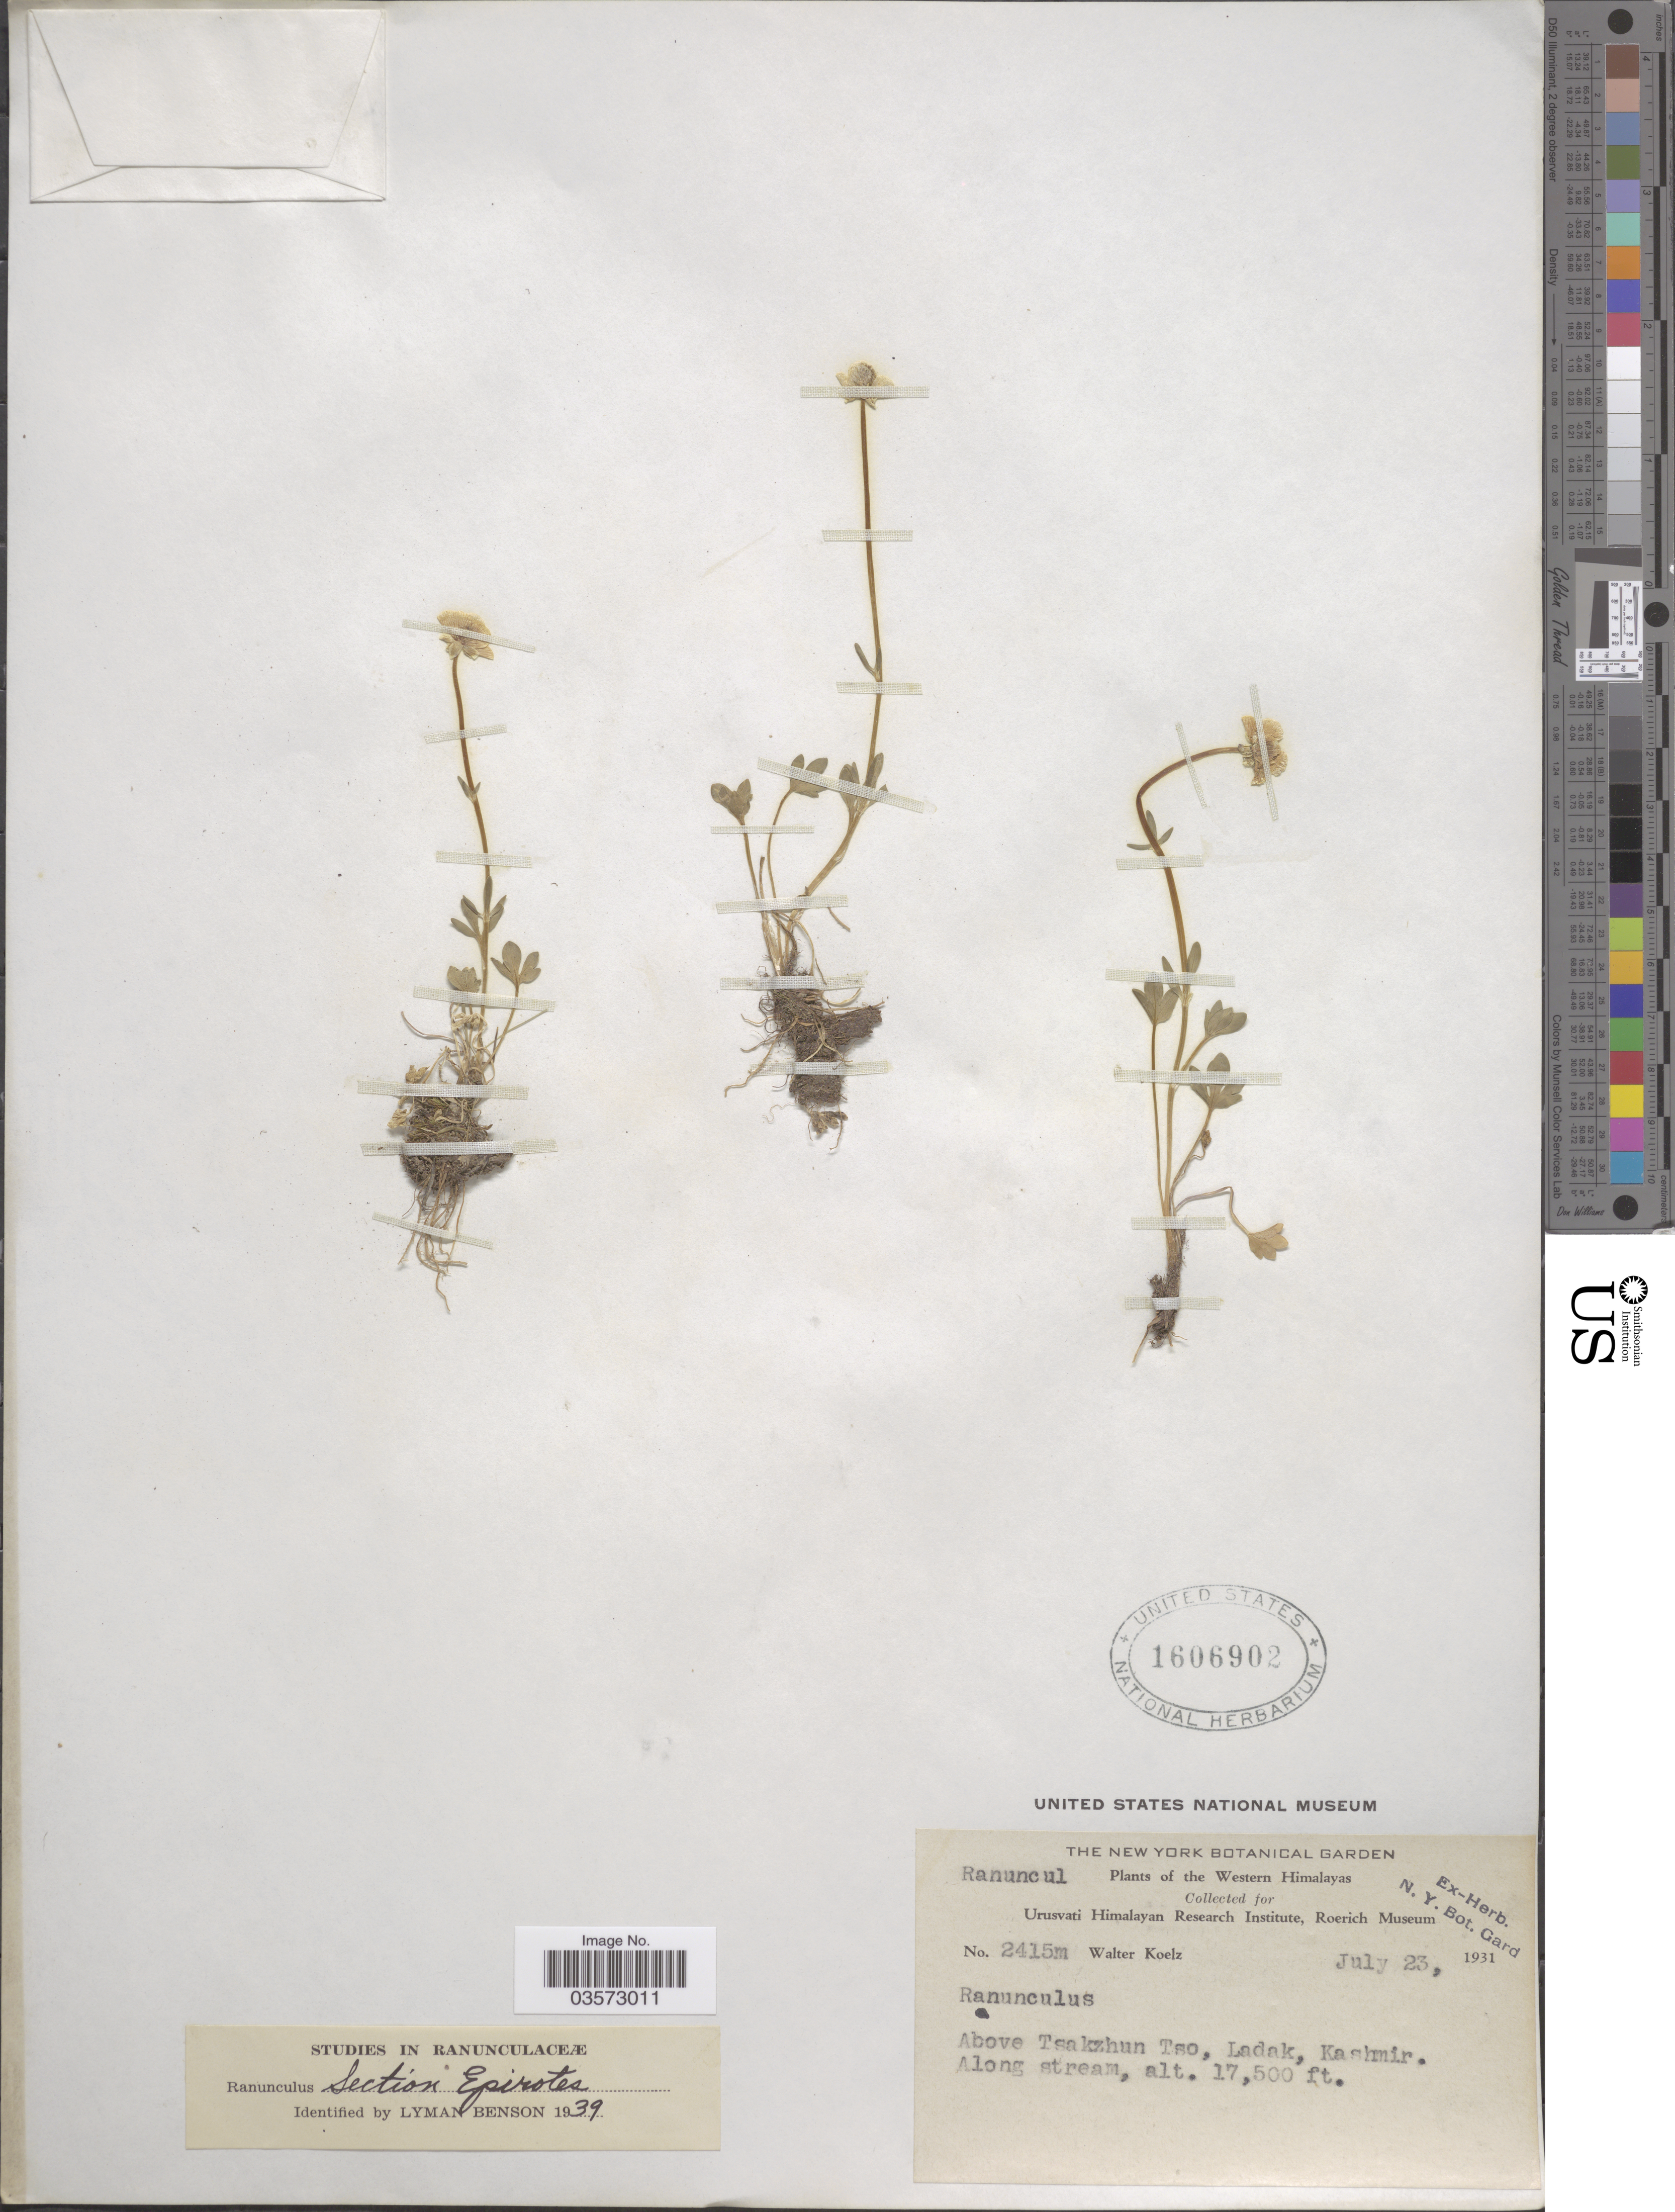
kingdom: Plantae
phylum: Tracheophyta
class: Magnoliopsida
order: Ranunculales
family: Ranunculaceae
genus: Ranunculus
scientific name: Ranunculus sp.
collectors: W. N. Koelz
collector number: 2415m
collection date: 1931-07-23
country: India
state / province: Ladakh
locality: Western Himalayas. Above Tsakzhun Tso, Ladak, Kashmir.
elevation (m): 5334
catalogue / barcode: US 1606902